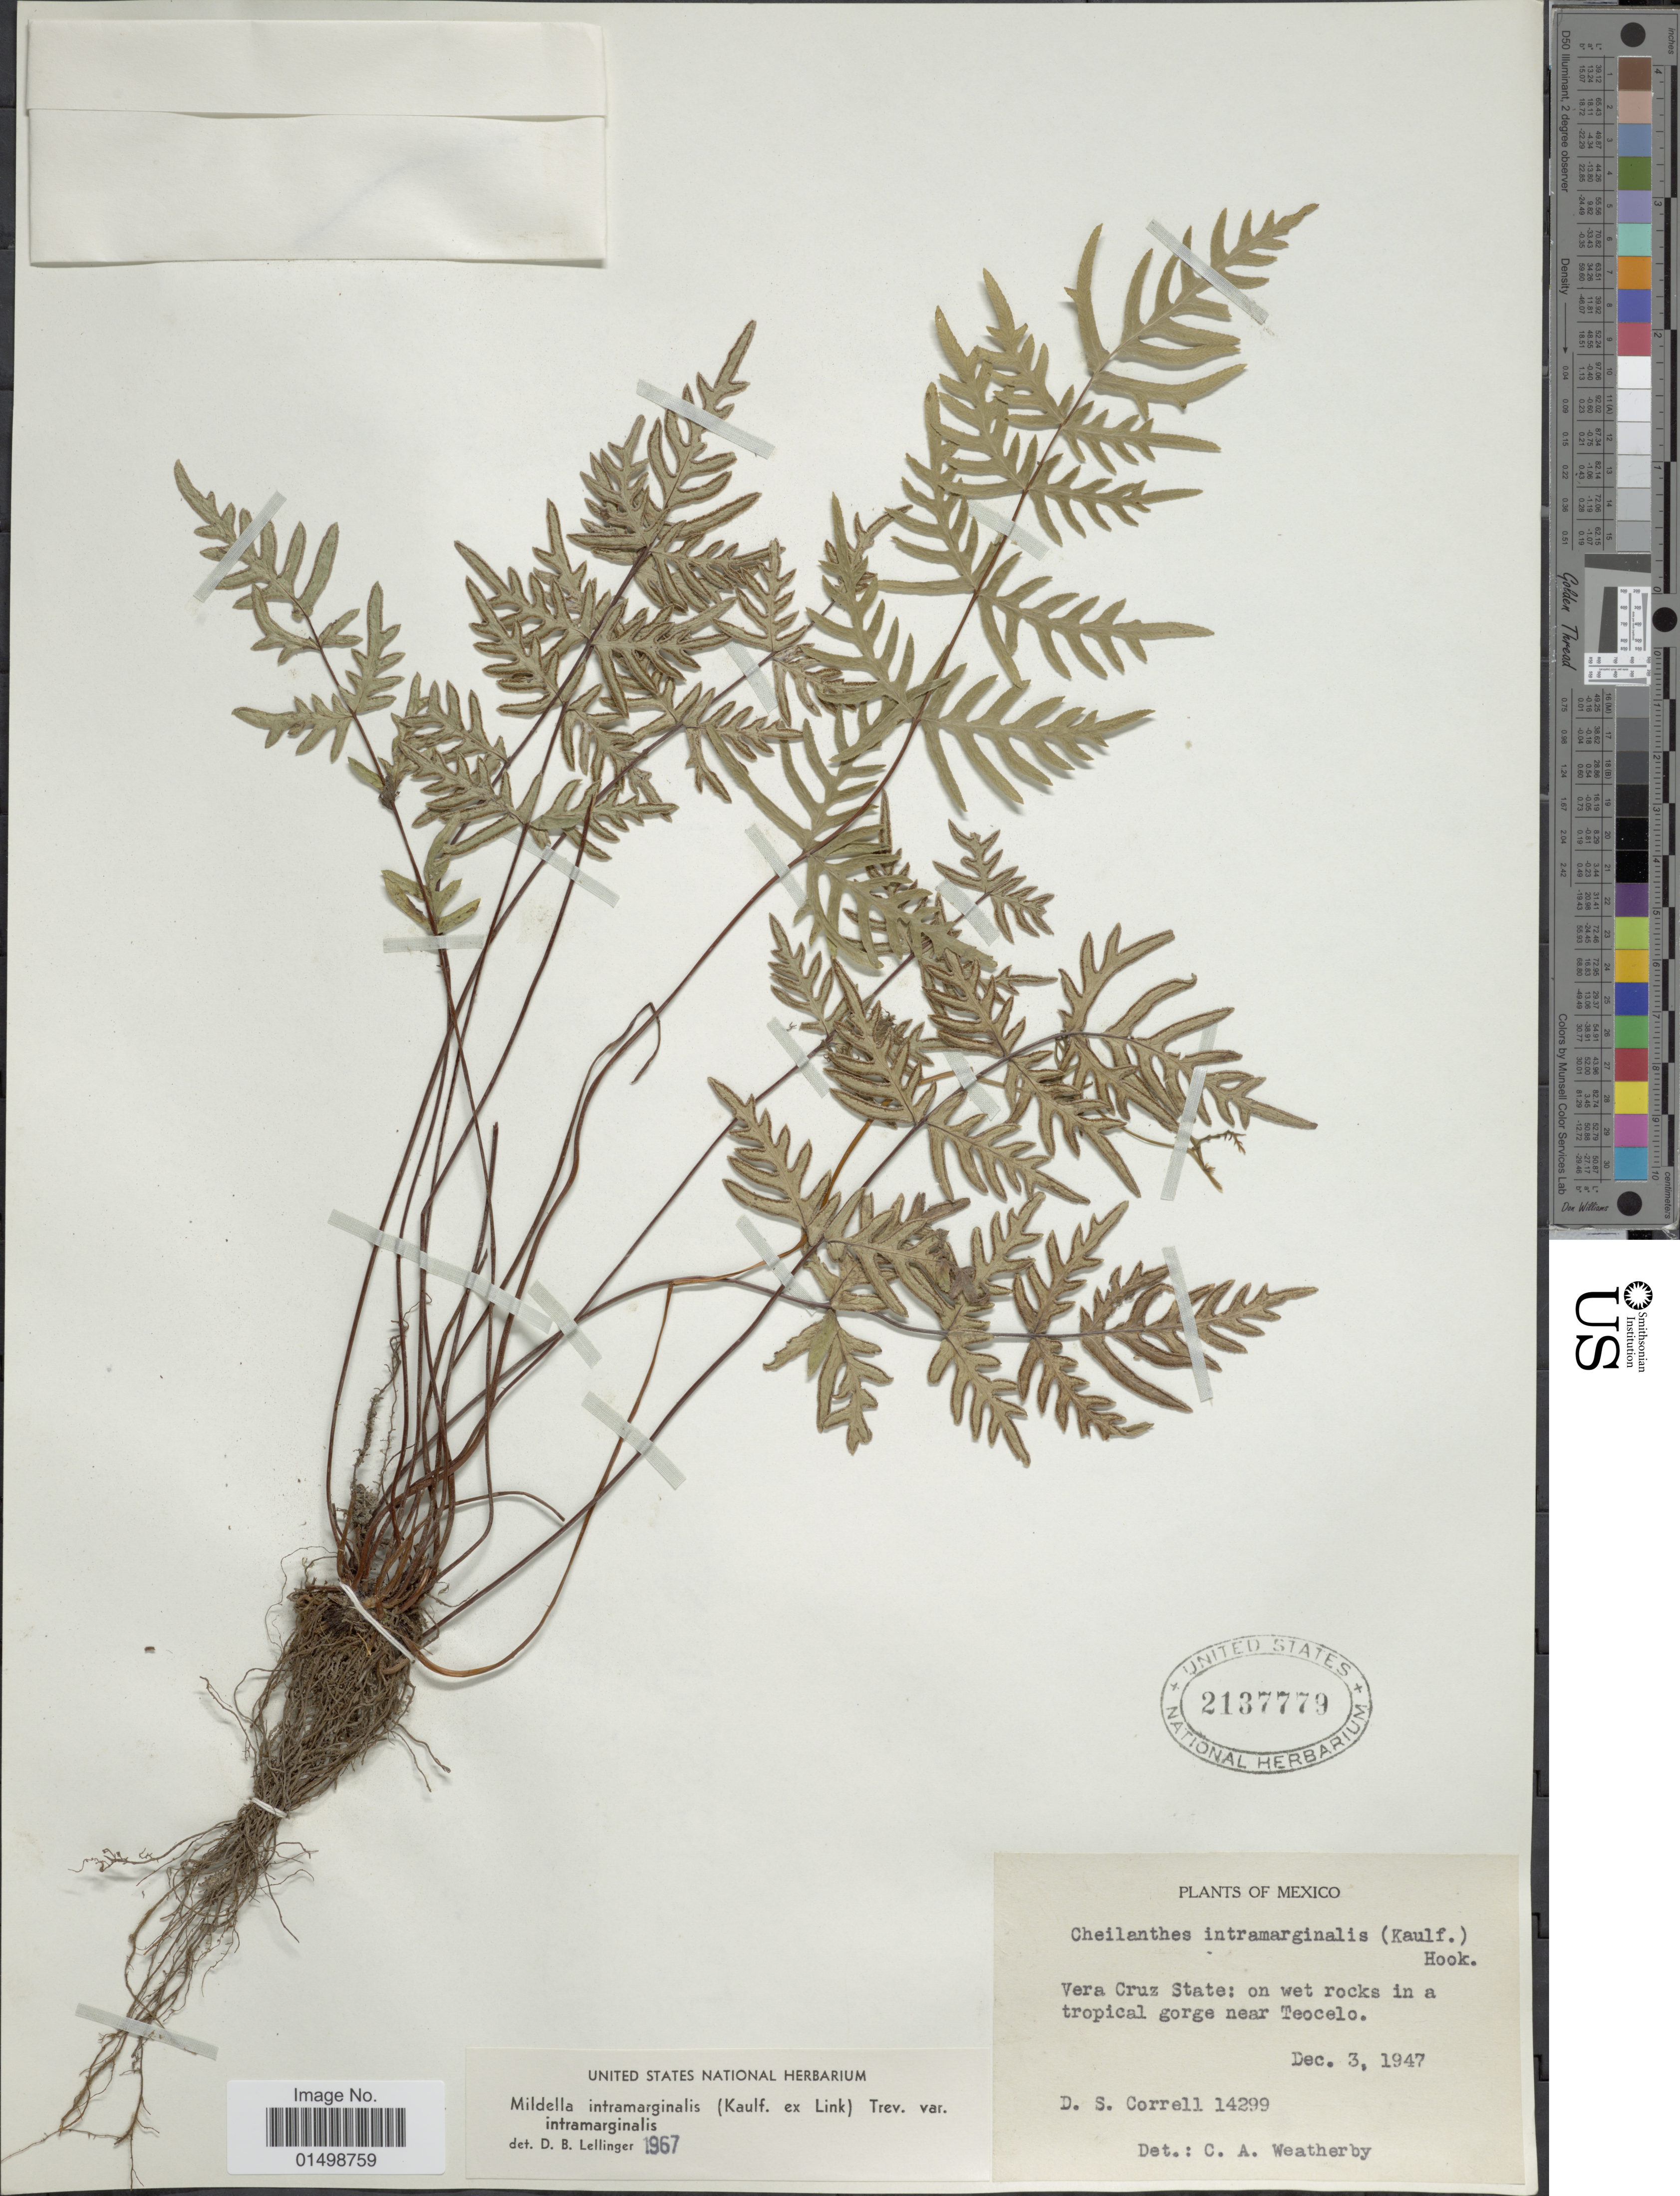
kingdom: Plantae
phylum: Tracheophyta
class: Polypodiopsida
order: Polypodiales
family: Pteridaceae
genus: Cheilanthes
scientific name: Cheilanthes intramarginalis var. intramarginalis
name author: (Kaulf.) Hook.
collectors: C. A. Weatherby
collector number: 14299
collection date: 1947-12-03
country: Mexico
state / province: Veracruz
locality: On wet rocks in a tropical gorge near Teocelo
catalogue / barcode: US 2137779